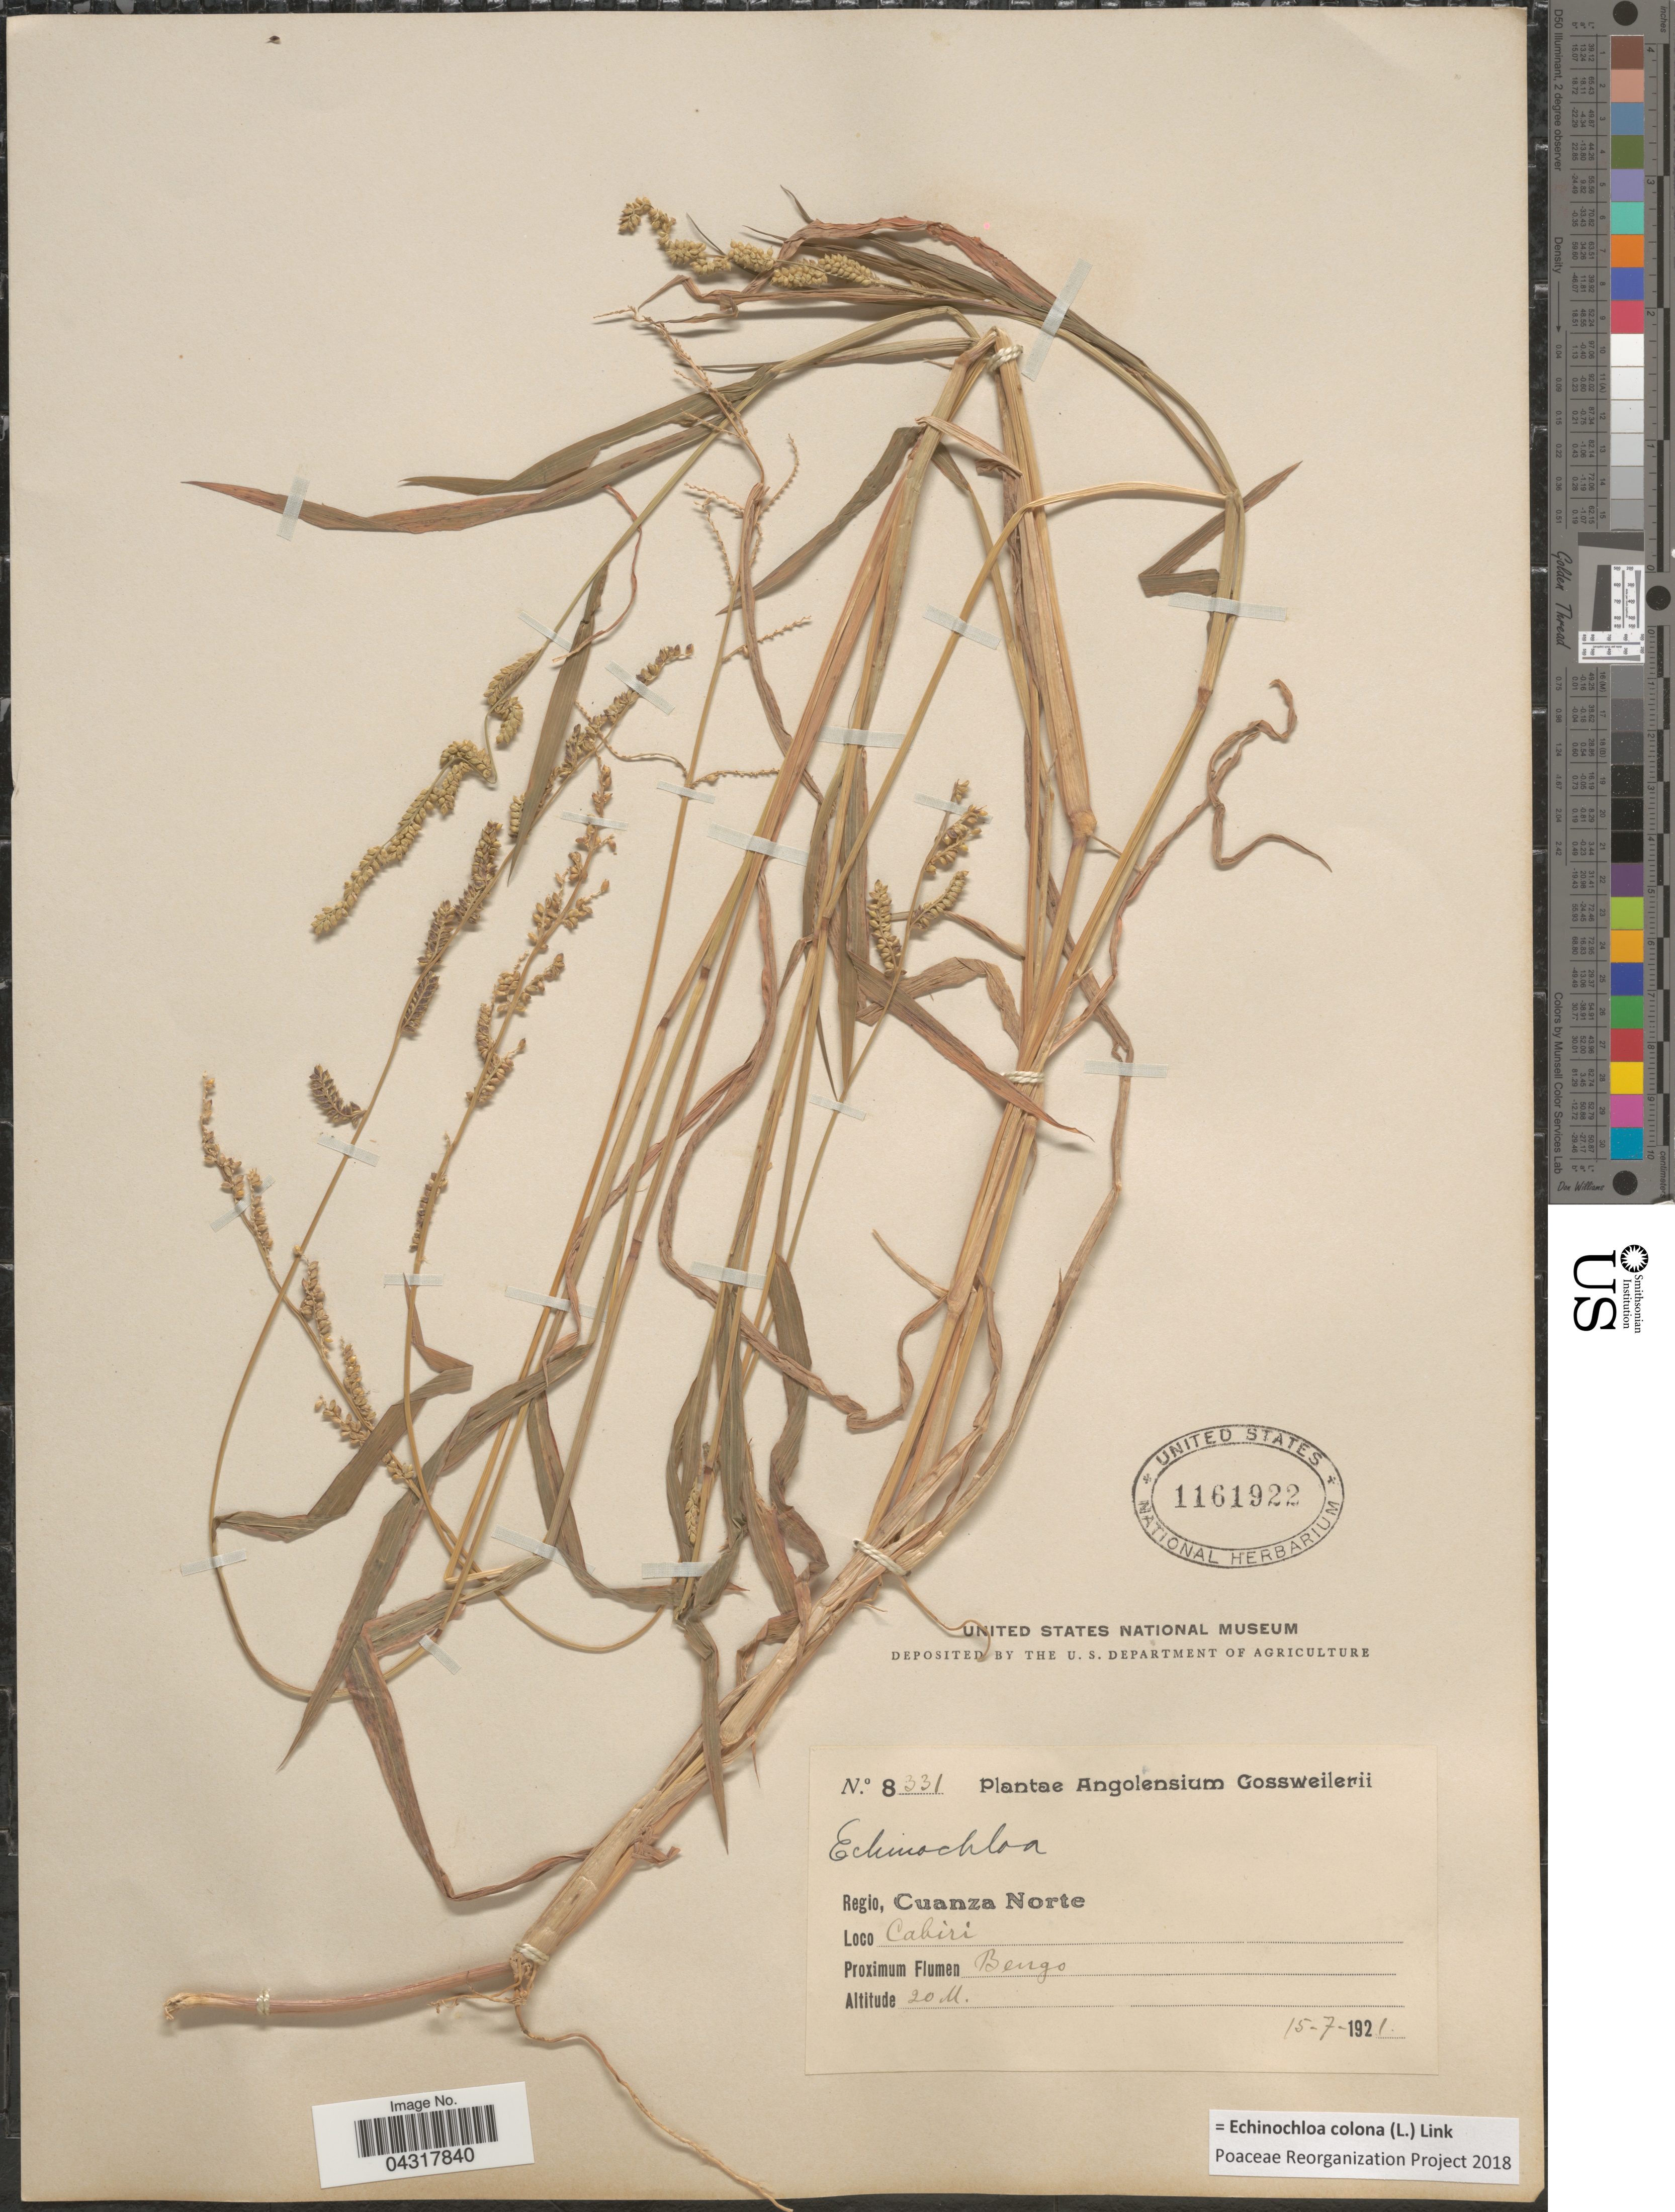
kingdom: Plantae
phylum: Tracheophyta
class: Liliopsida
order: Poales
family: Poaceae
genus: Echinochloa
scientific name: Echinochloa colona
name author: (L.) Link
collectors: -. Gossweiler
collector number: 8331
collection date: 1921-07-15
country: Angola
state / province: Cuanza Norte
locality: Regio, Cuanza Norte. Cabiri. Proximum Flumen Bengo.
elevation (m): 20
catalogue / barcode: US 1161922